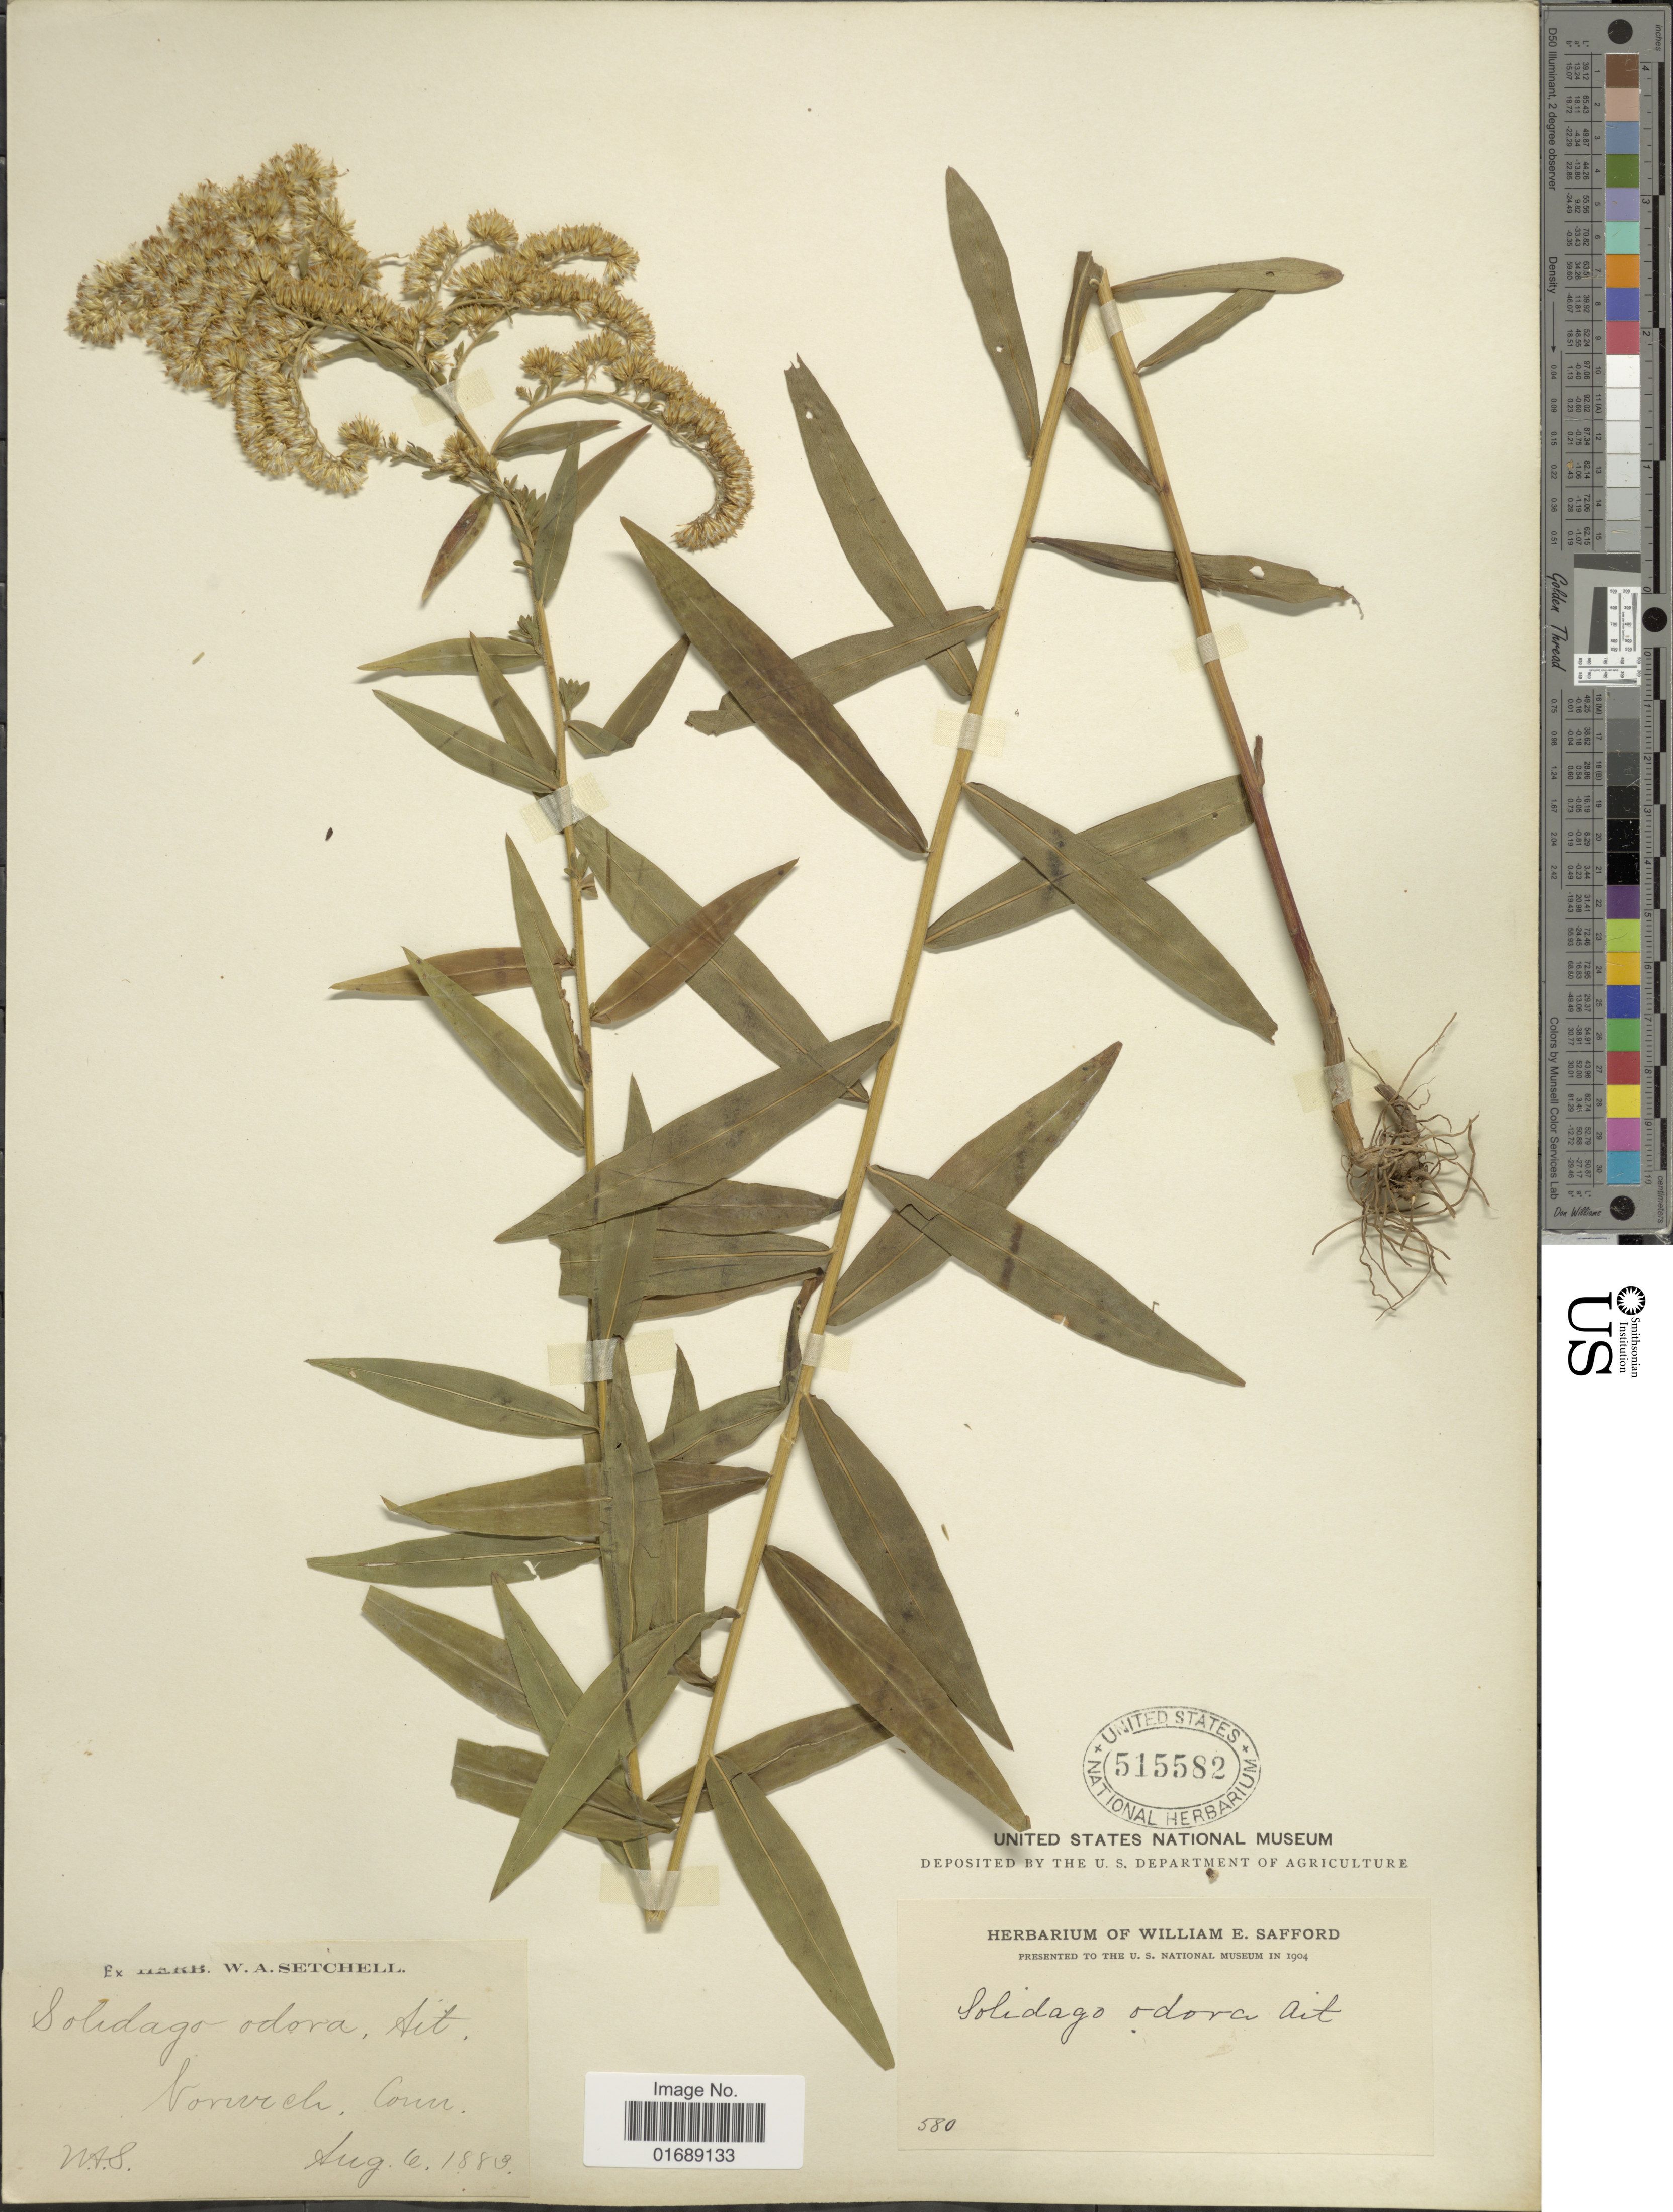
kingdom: Plantae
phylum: Tracheophyta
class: Magnoliopsida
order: Asterales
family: Asteraceae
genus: Solidago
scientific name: Solidago odora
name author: Aiton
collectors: W. Setchell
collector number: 580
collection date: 1883-08-06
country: United States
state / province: Connecticut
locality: Norwich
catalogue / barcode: US 515582